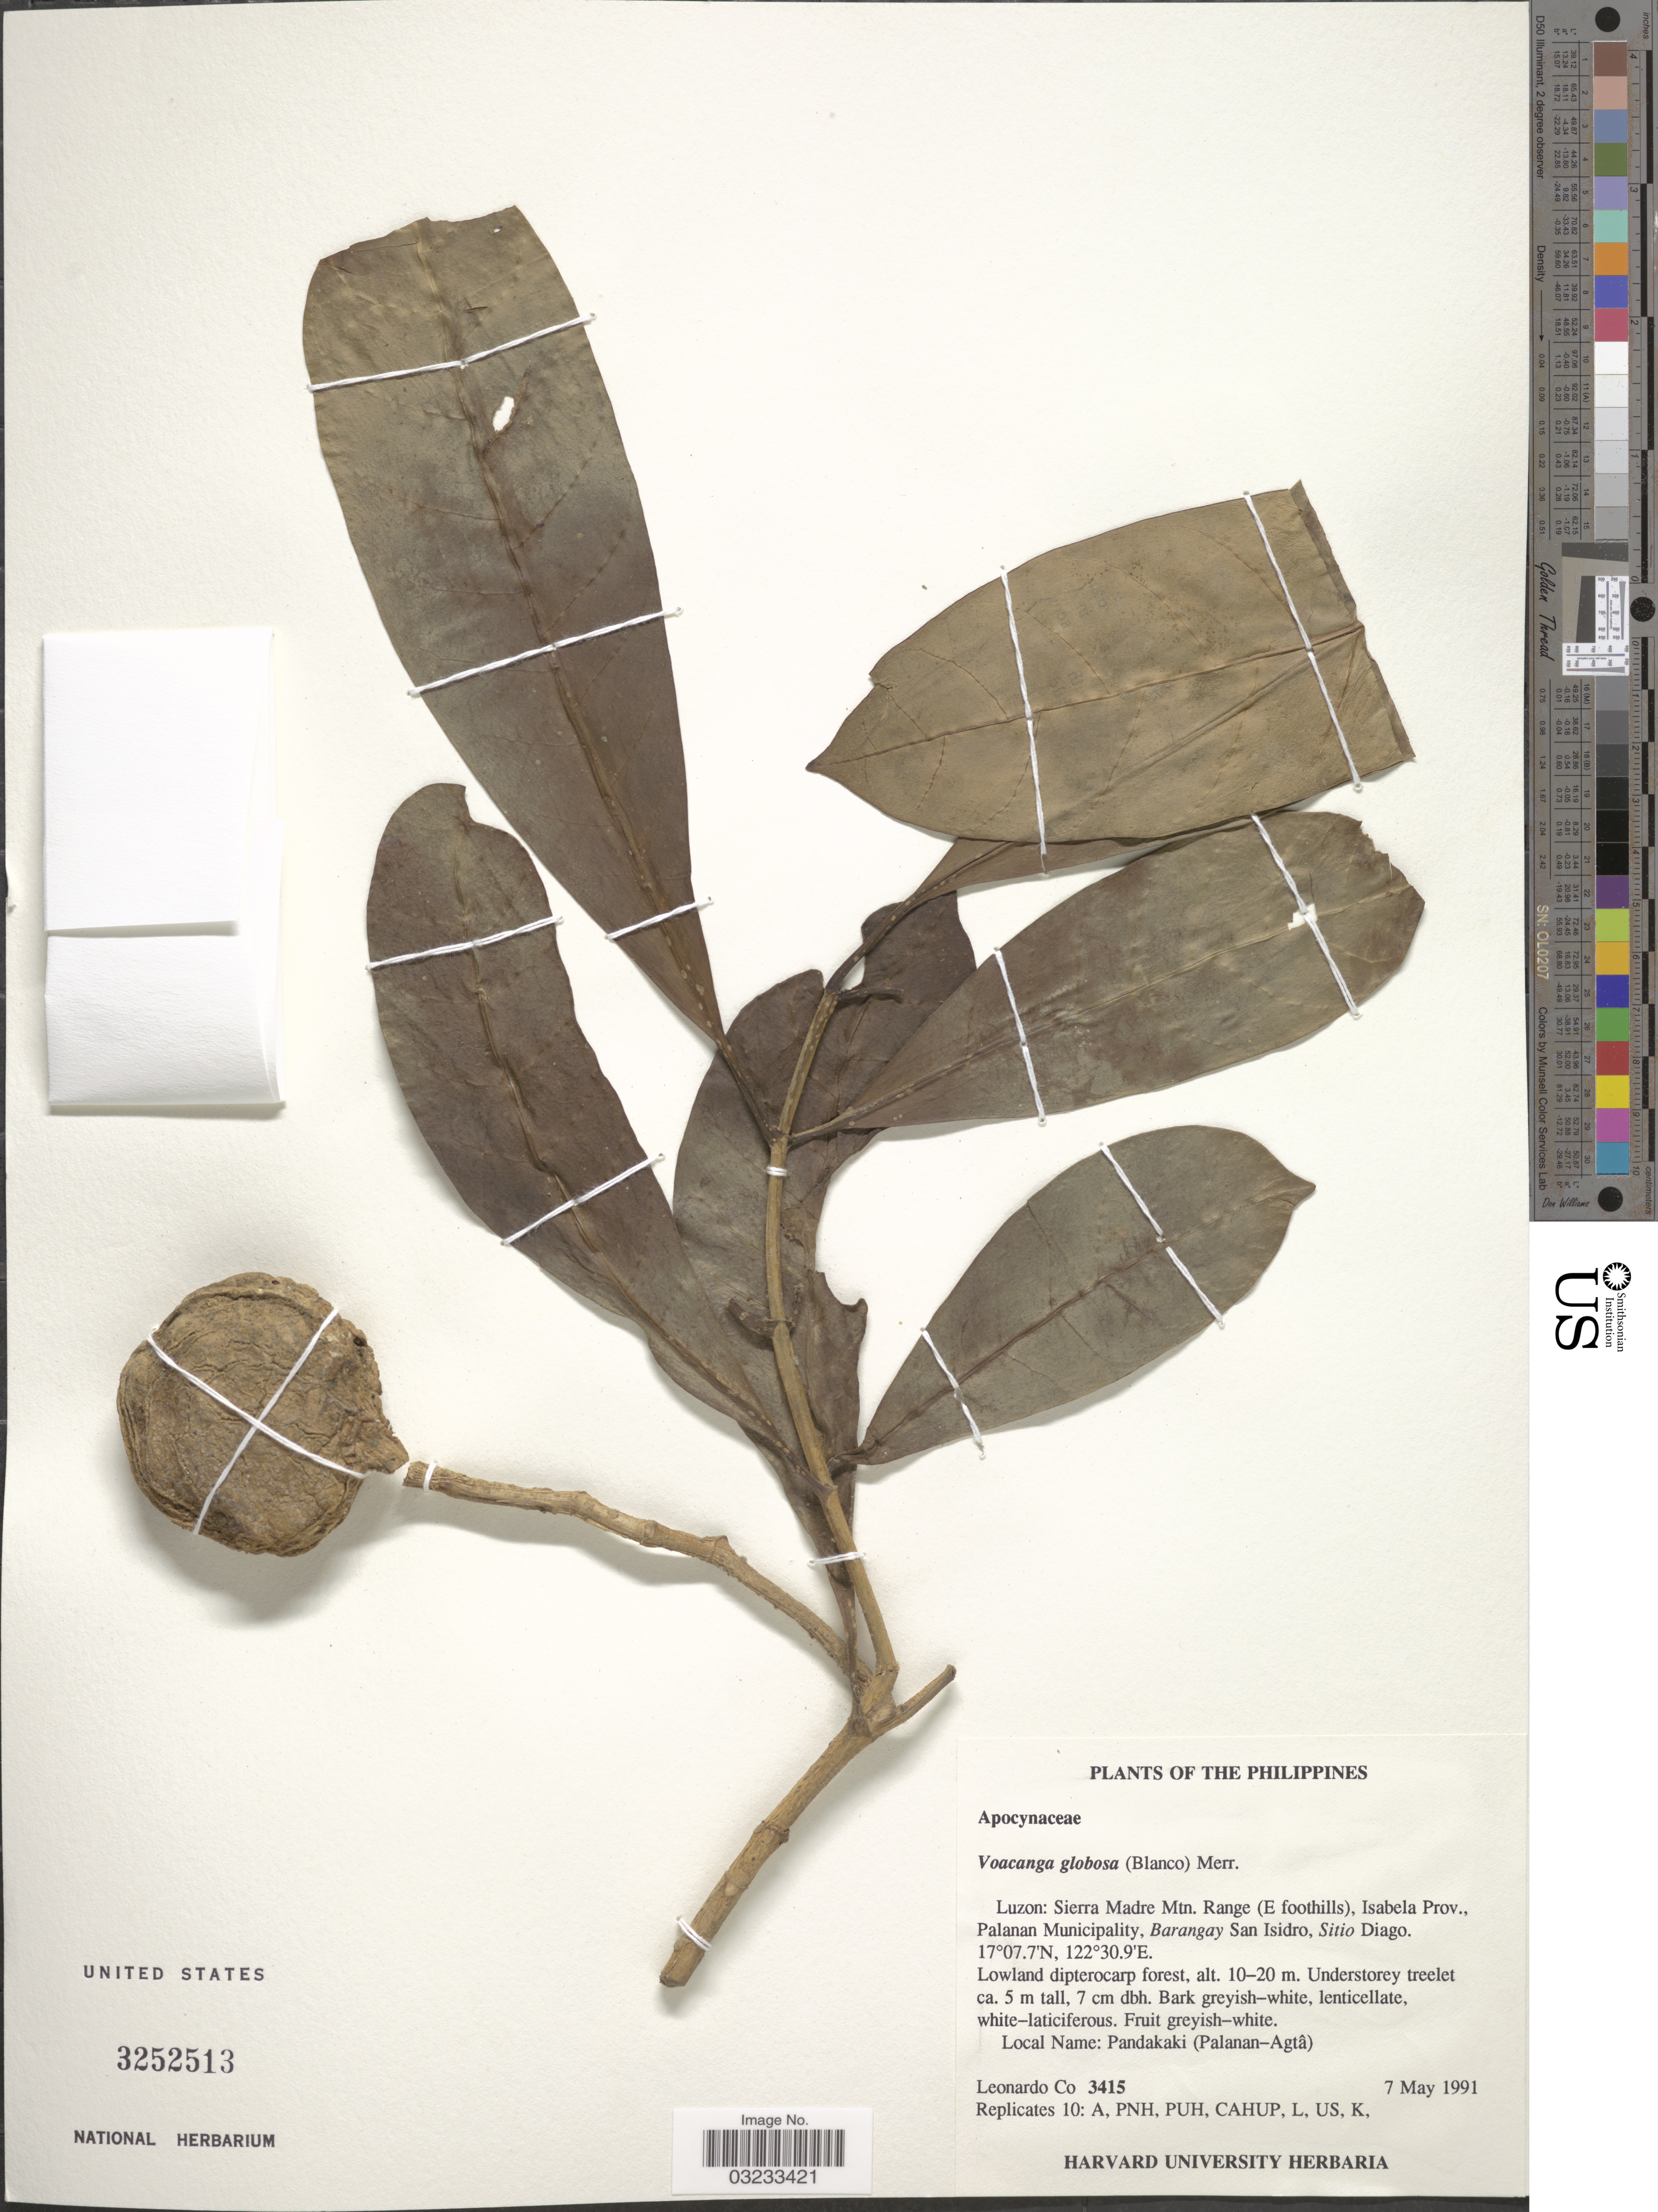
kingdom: Plantae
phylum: Tracheophyta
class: Magnoliopsida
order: Gentianales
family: Apocynaceae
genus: Voacanga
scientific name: Voacanga globosa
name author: (Blanco) Merr.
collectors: L. Co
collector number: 3415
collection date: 1991-05-07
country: Philippines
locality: Sierra Madre Mtn. Range (E foothills), Isabela Prov., Palanan Municipality, Barangay San Isidro, Sitio Diago.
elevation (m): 10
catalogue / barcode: US 3252513